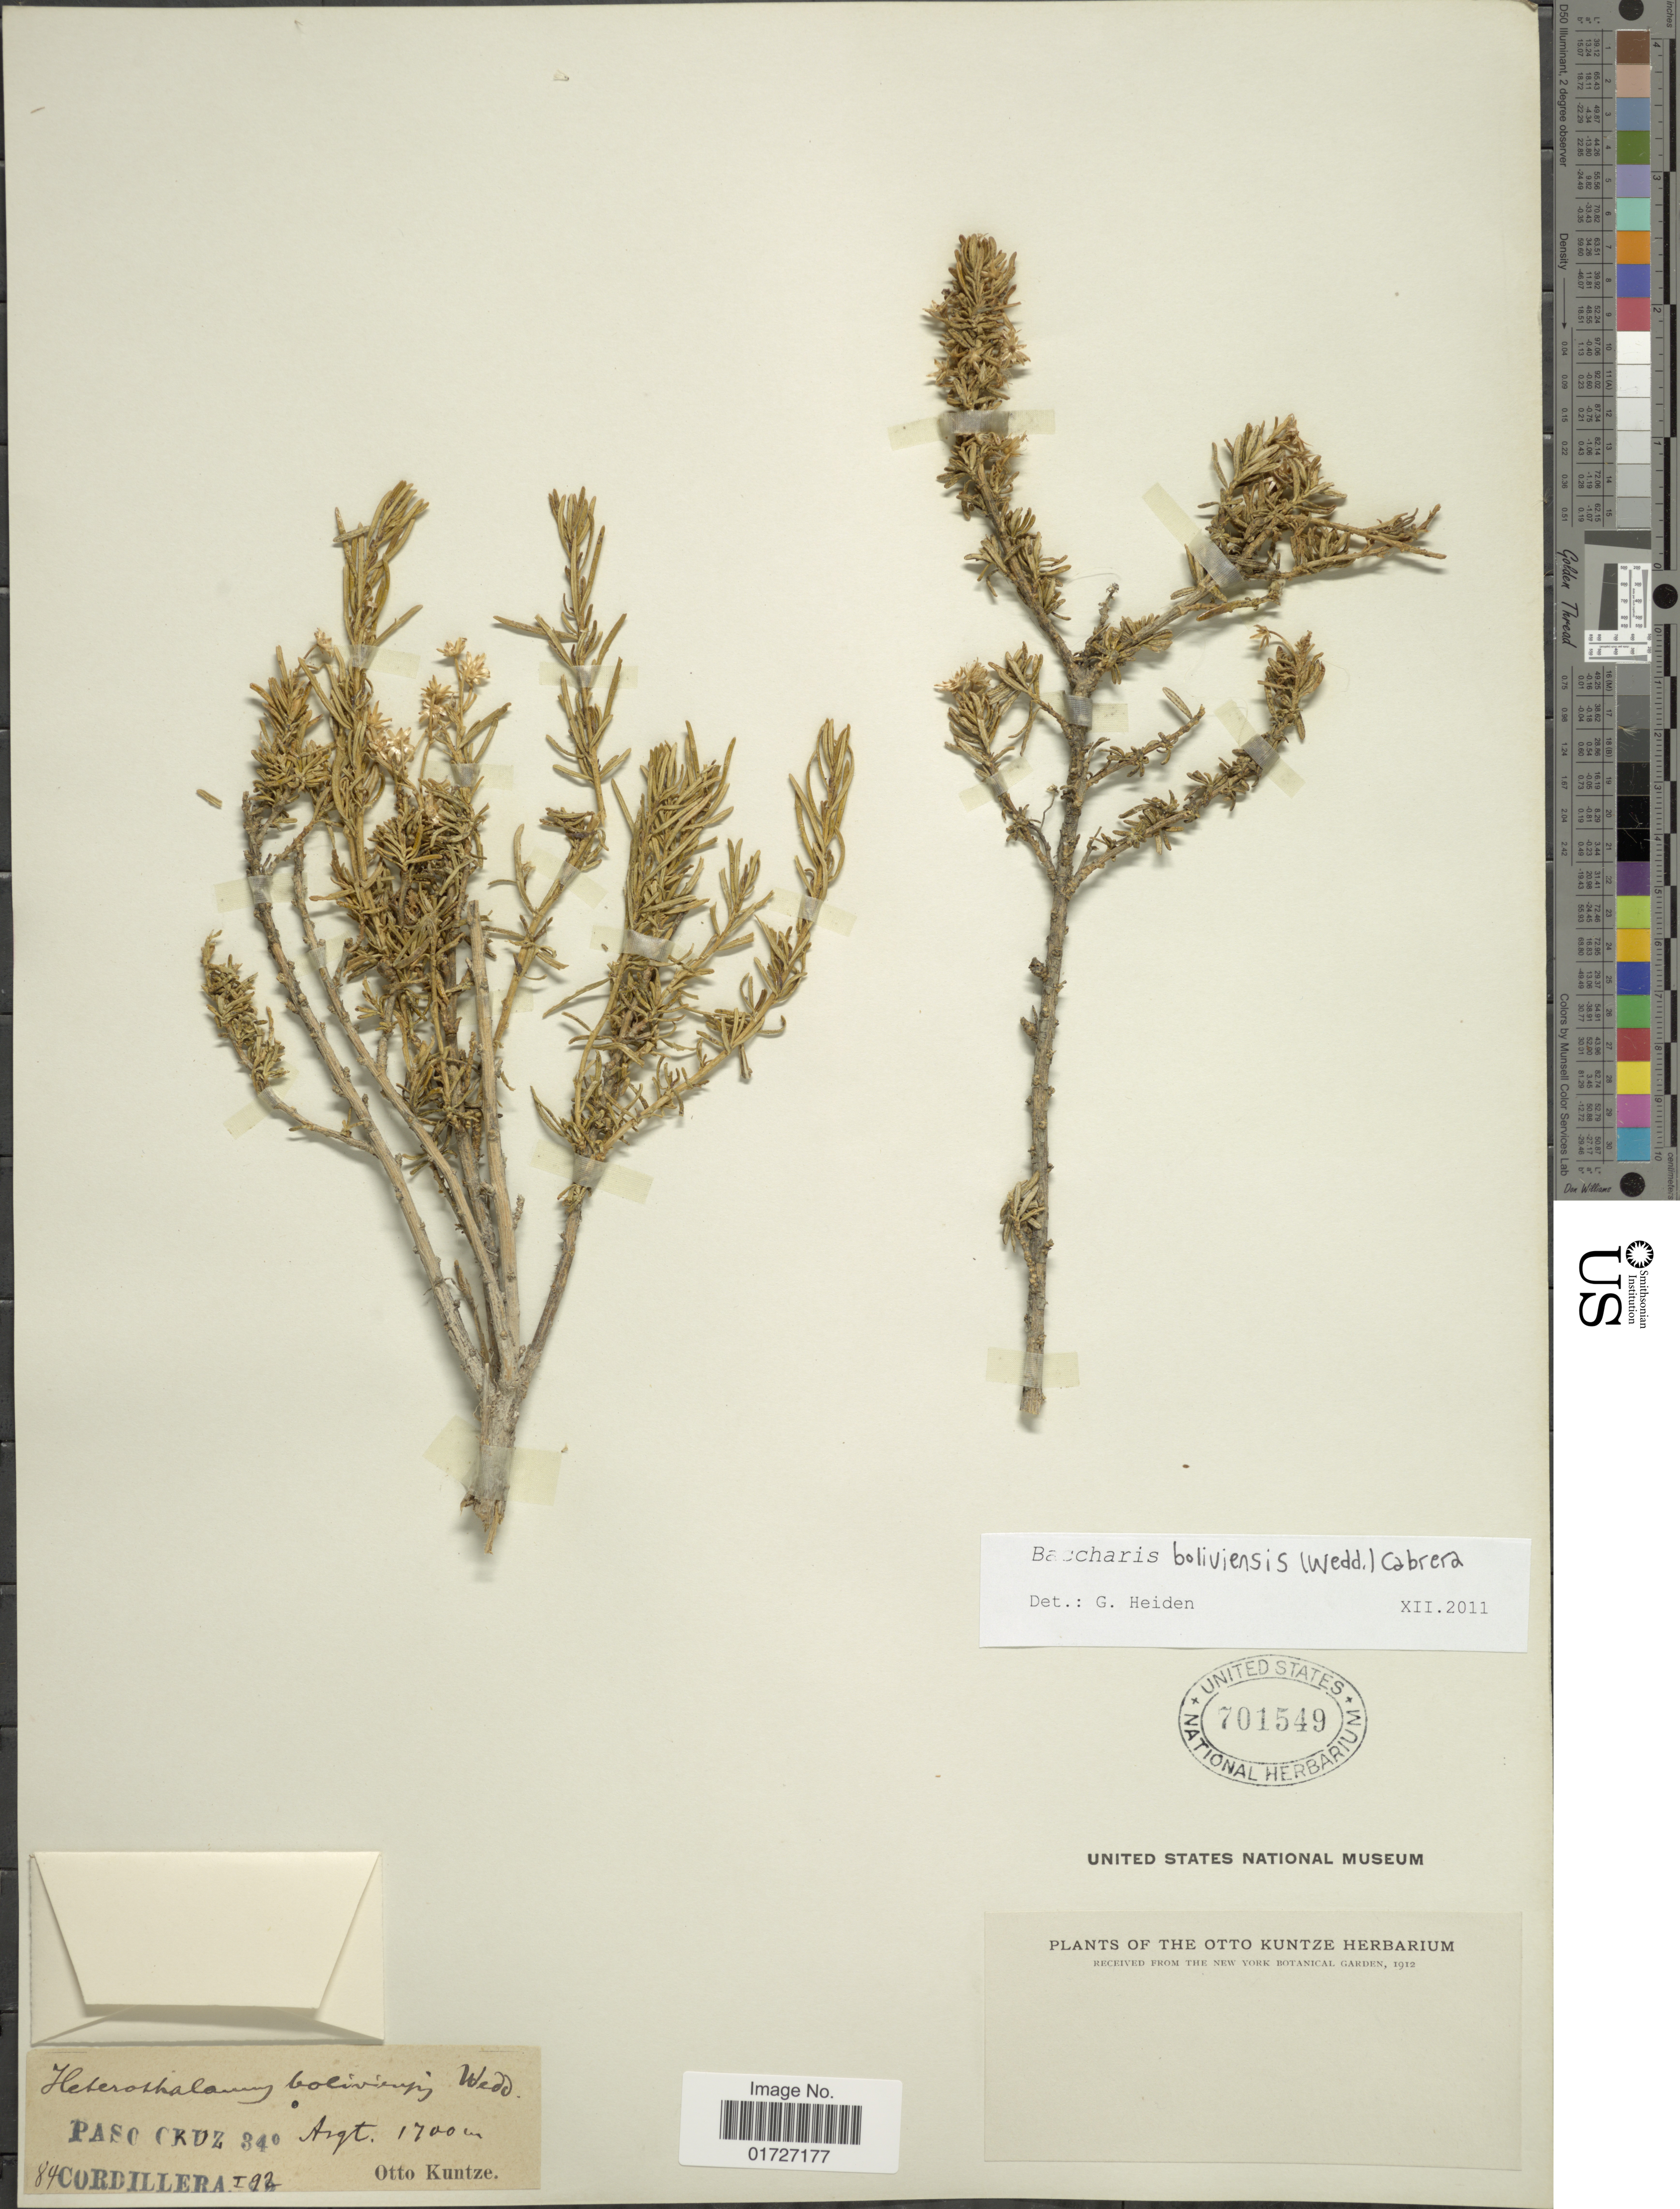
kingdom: Plantae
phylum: Tracheophyta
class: Magnoliopsida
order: Asterales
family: Asteraceae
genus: Baccharis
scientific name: Baccharis bolivensis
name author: (Wedd.) Cabrera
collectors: C.E.O. Kuntze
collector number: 84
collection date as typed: Transcribed d/m/y: /1/92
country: Argentina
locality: Paso Cruz 34°, Cordillera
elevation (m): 1700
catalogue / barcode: US 701549